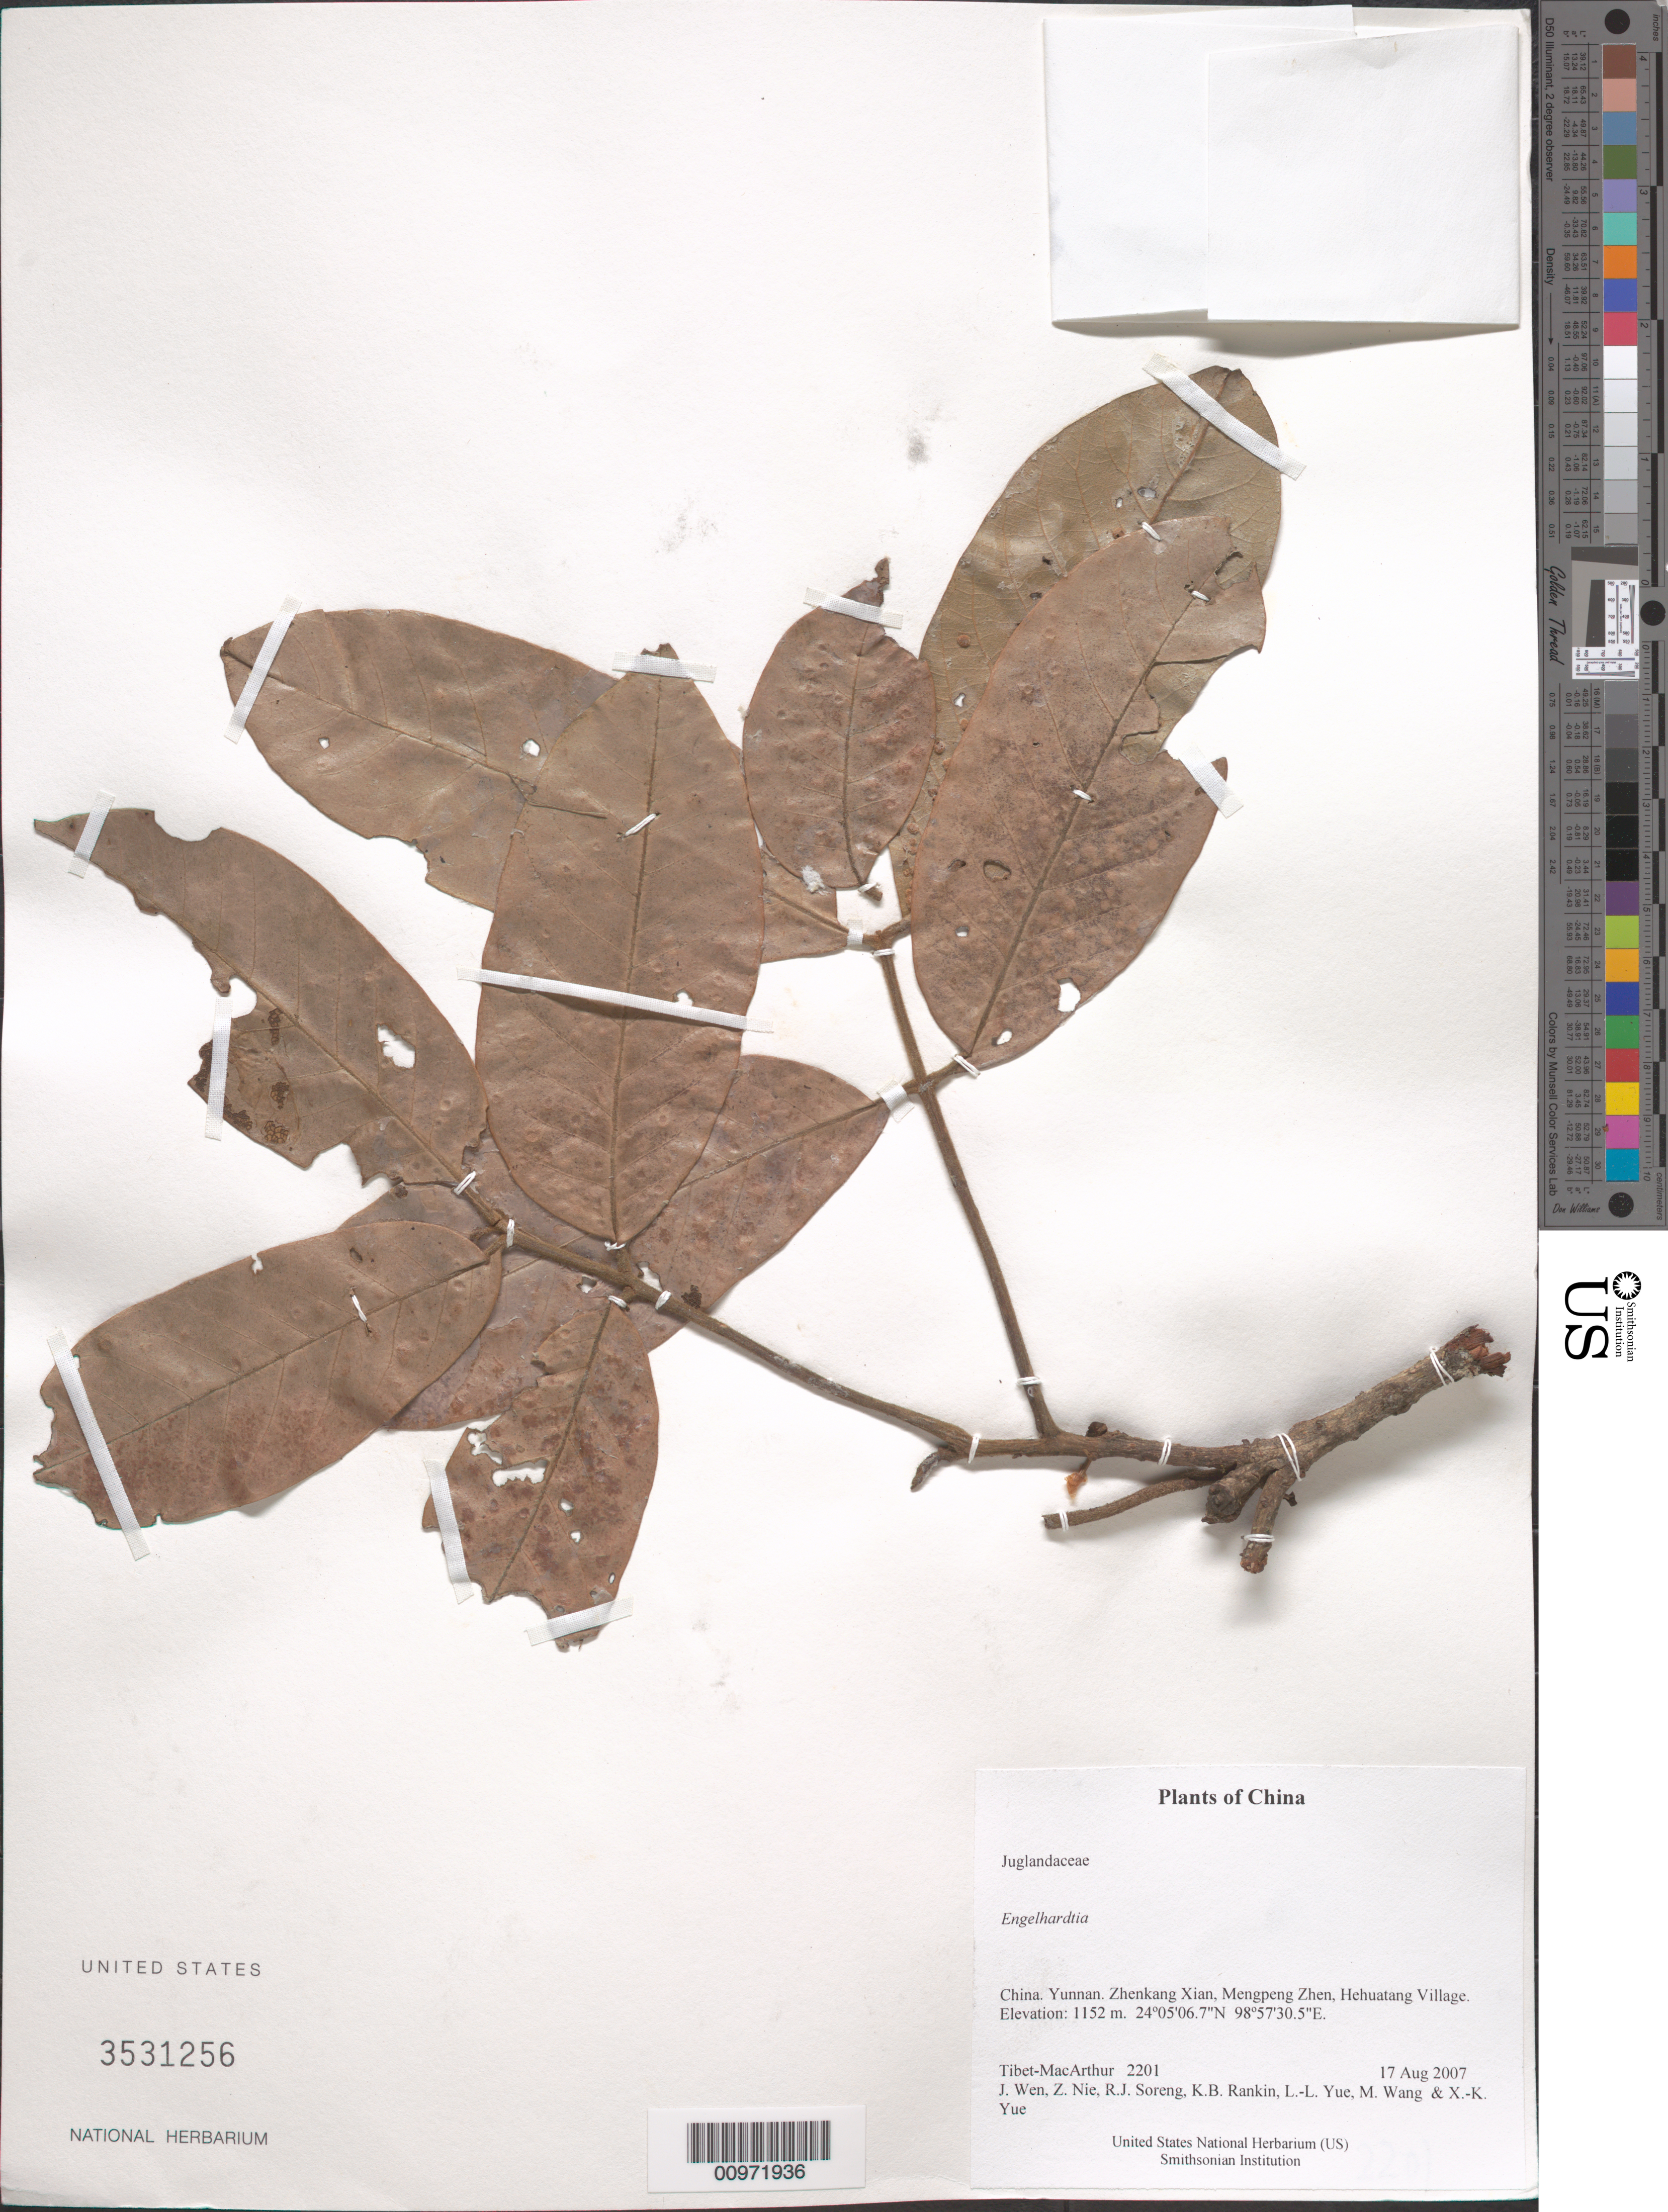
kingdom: Plantae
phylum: Tracheophyta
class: Magnoliopsida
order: Fagales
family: Juglandaceae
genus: Engelhardia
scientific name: Engelhardia sp.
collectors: Tibet-MacArthur, J. Wen, Z. Nie, R. J. Soreng, K. Rankin, L. Yue, M. Wang & X. Yue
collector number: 2201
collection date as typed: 17 Aug 2007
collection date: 2007-08-17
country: China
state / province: Yunnan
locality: Zhenkang Xian, Mengpeng Zhen, Hehuatang Village.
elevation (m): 1152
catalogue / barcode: US 3531256